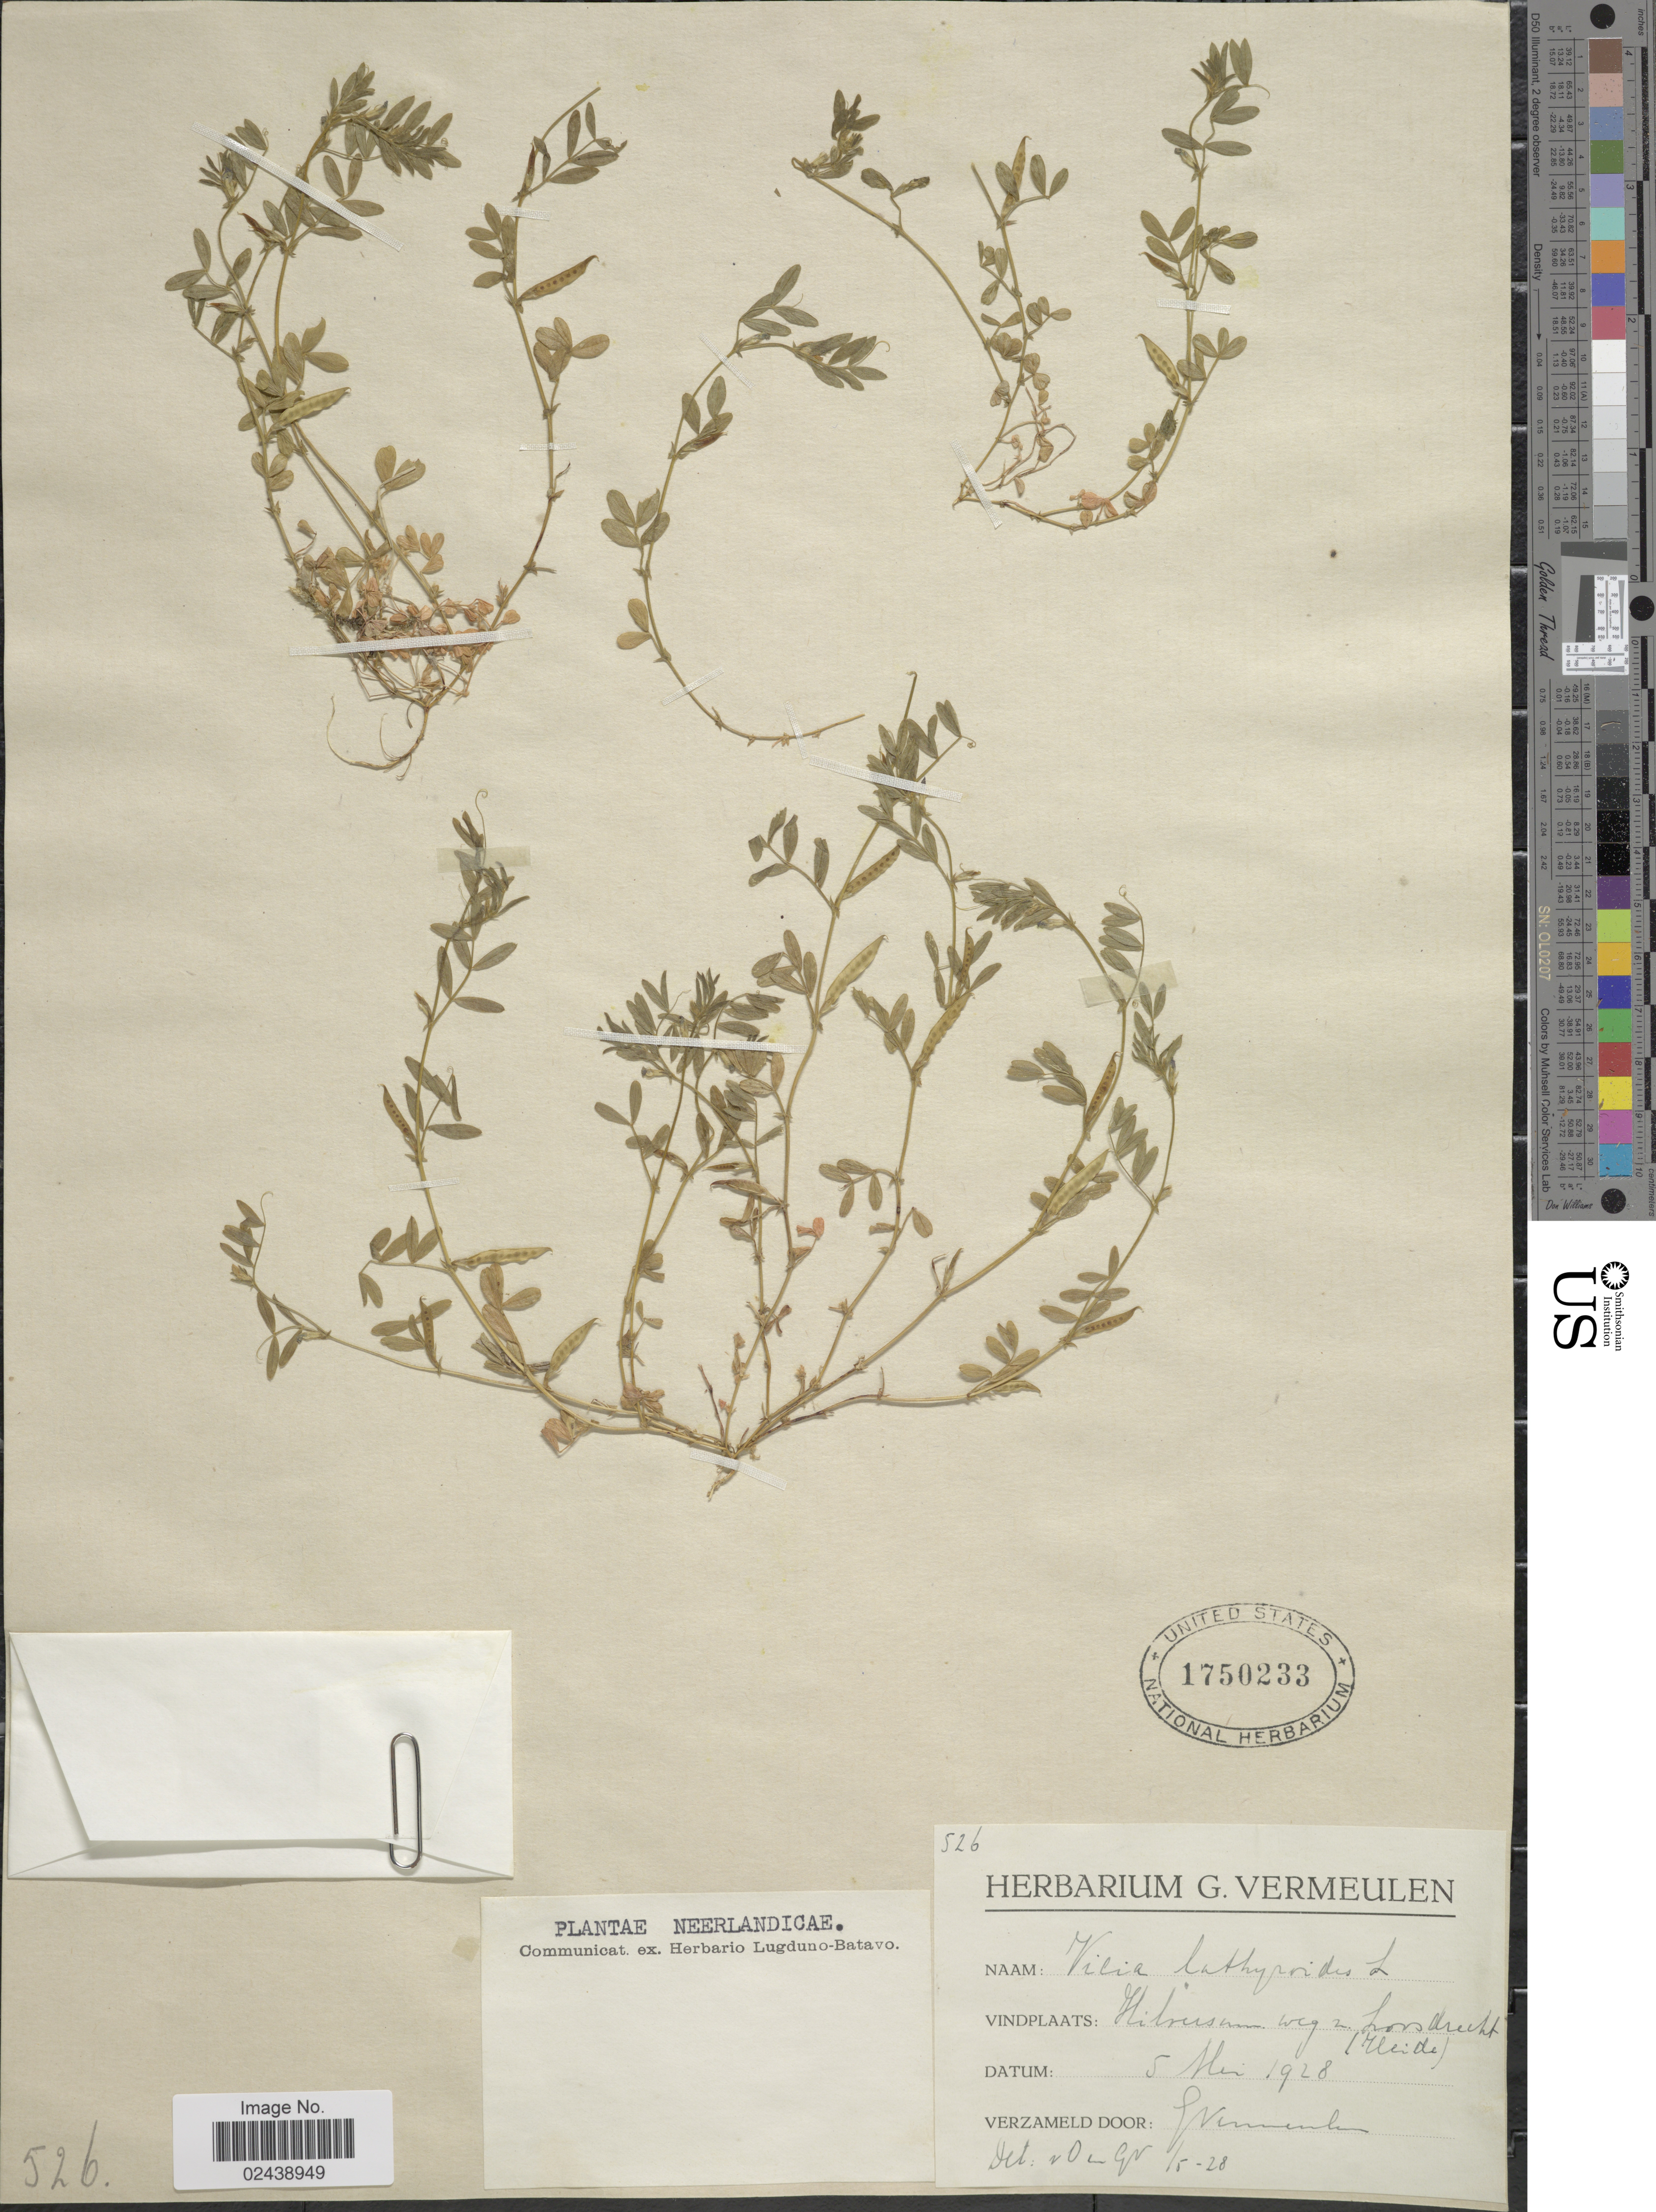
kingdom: Plantae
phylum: Tracheophyta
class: Magnoliopsida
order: Fabales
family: Fabaceae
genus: Vicia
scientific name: Vicia lathyroides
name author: L.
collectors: G. Vermeulen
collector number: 526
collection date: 1928-05-05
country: Netherlands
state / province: Utrecht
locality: Hilversum weg. 2 hors Utrecht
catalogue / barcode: US 1750233